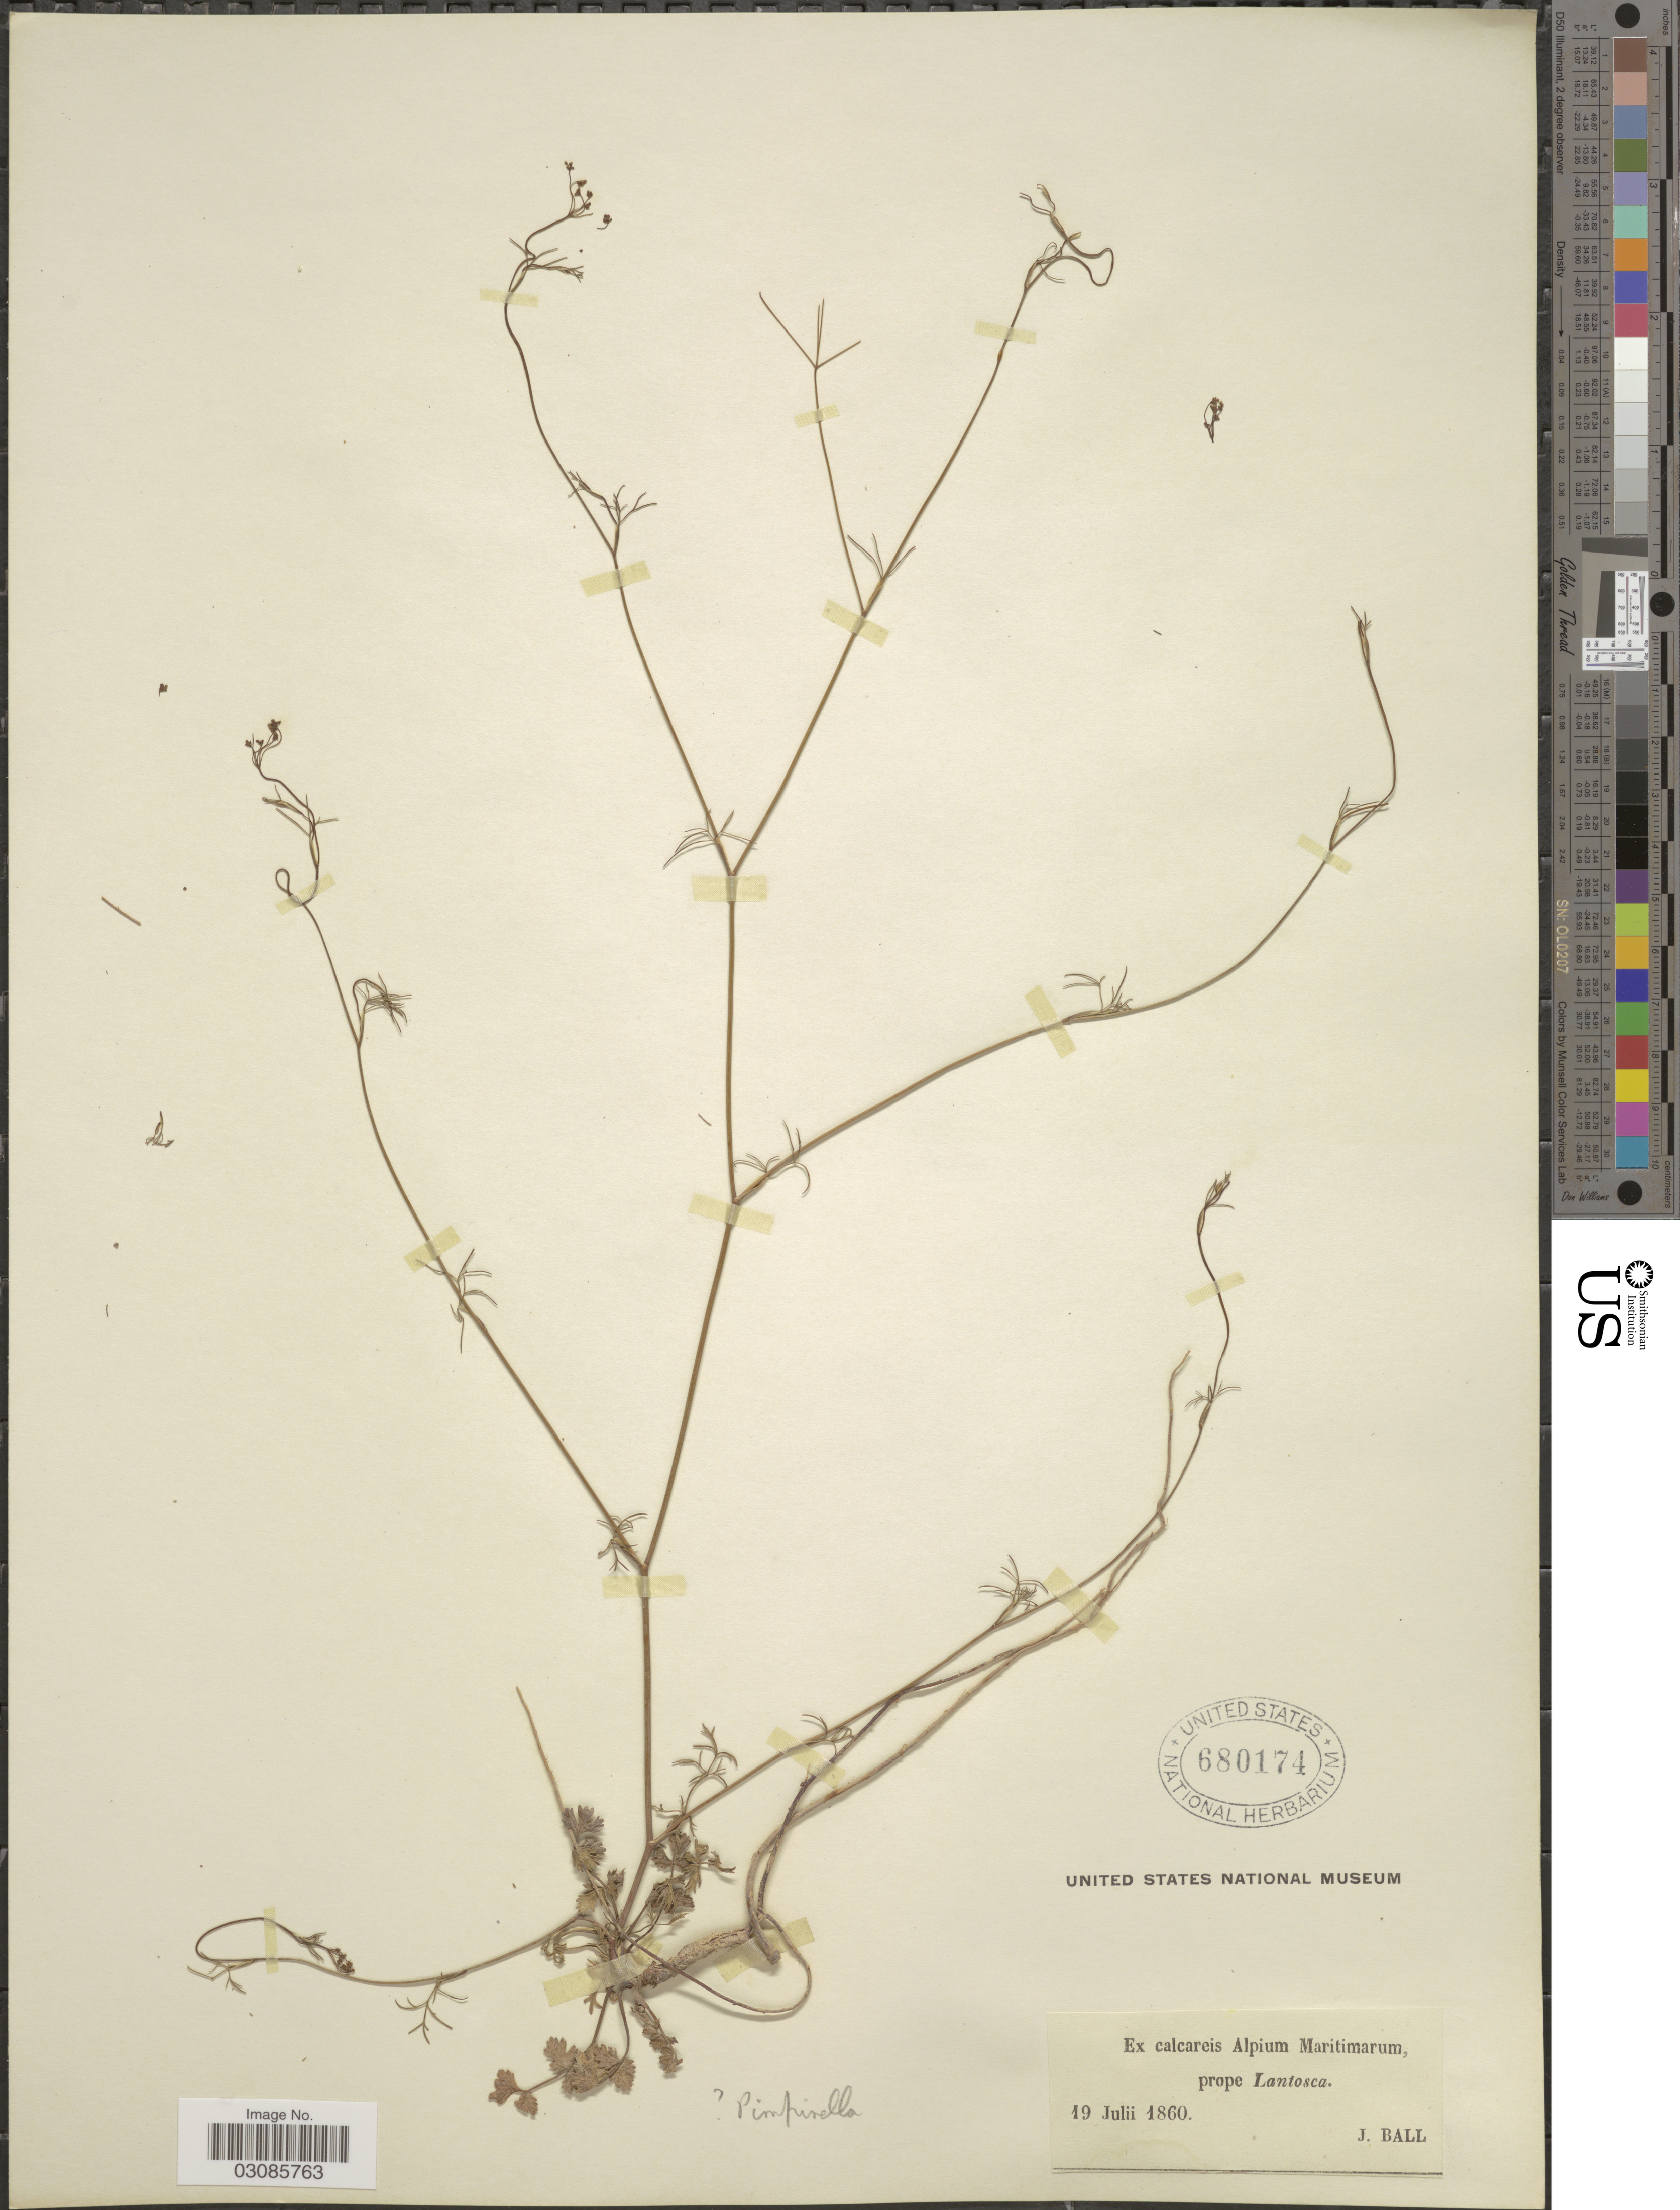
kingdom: Plantae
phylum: Tracheophyta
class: Magnoliopsida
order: Apiales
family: Apiaceae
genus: Pimpinella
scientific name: Pimpinella sp.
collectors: J. Ball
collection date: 1860-07-19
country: France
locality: Ex calcareis Alpium Maritimarum, prope Lantosca.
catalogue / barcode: US 680174